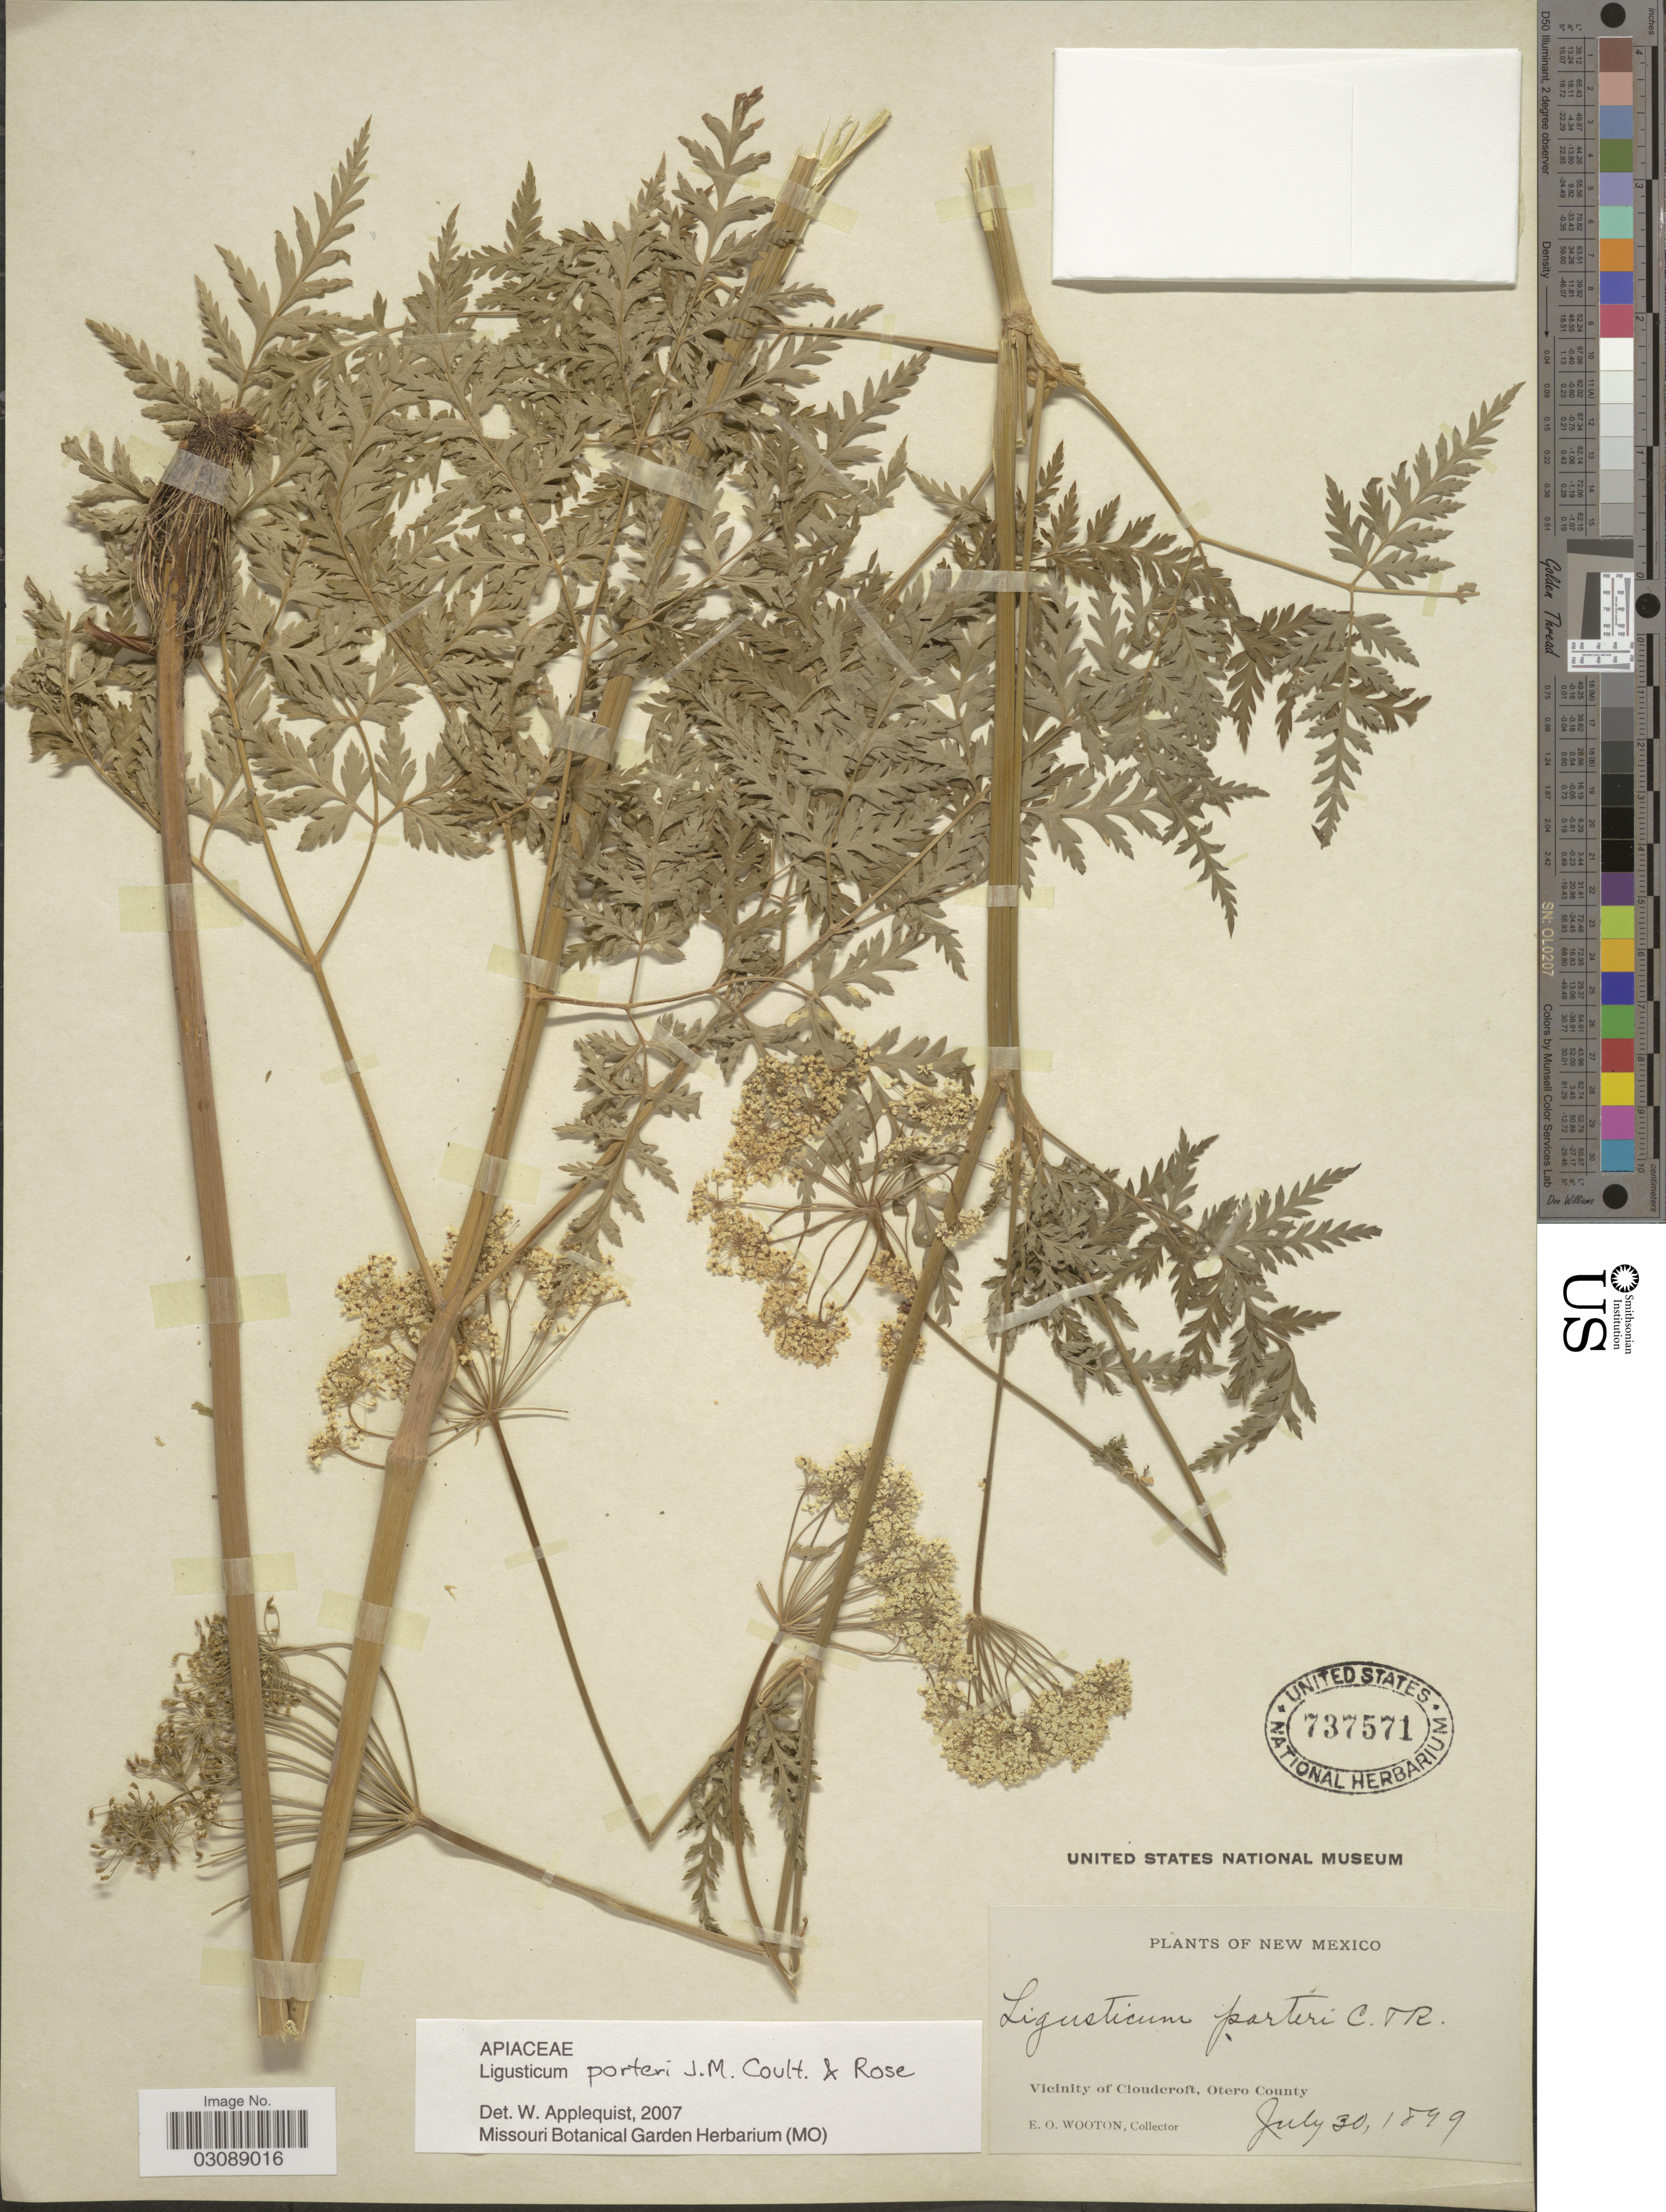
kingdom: Plantae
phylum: Tracheophyta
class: Magnoliopsida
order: Apiales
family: Apiaceae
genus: Ligusticum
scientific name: Ligusticum porteri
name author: J.M. Coult. & Rose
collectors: E. O. Wooton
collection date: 1899-07-30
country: United States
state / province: New Mexico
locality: Vicinity of Cloudcroft, Otero County.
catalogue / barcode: US 737571